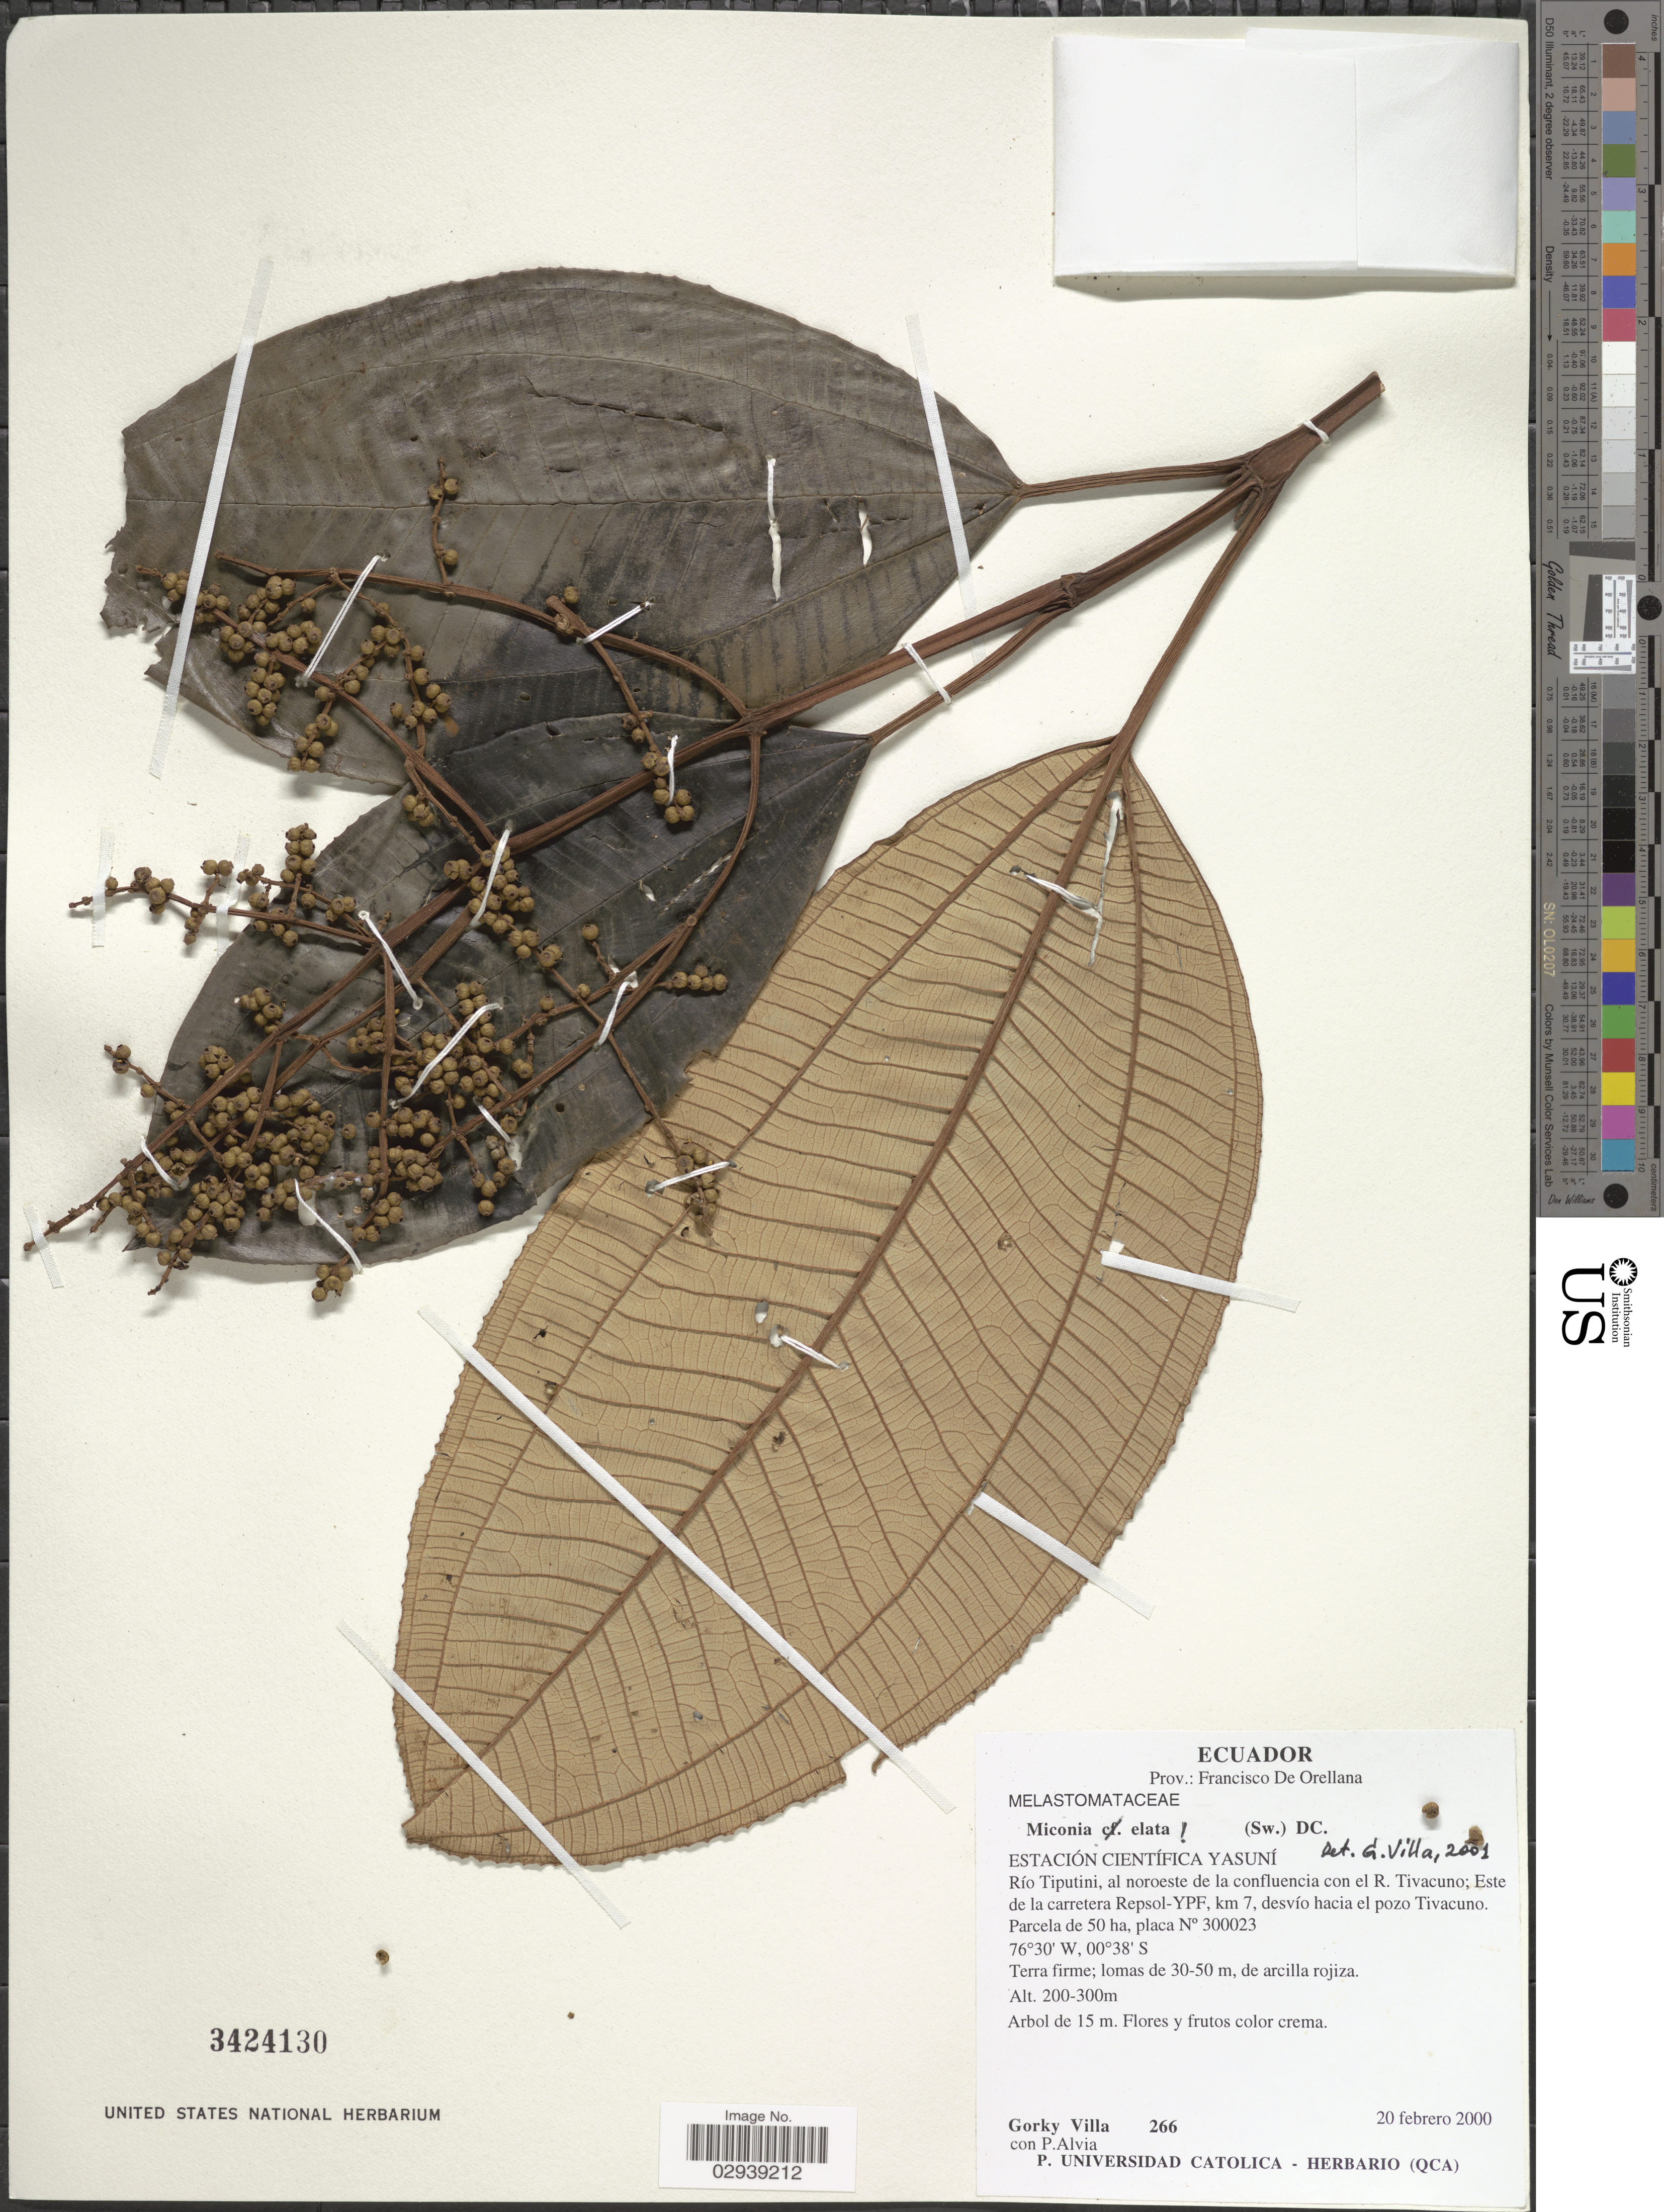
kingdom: Plantae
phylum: Tracheophyta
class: Magnoliopsida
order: Myrtales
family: Melastomataceae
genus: Miconia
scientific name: Miconia elata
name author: (Sw.) DC.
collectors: G. Villa & P. Alvia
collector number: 266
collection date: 2000-02-20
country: Ecuador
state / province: Orellana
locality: Prov.: Francisco De Orellana. Estación Científica Yasuní. Río Tiputini, al noroeste de la confluencia con el R. Tivacuno; Este de la carretera Repsol-YPF, km 7, desvío hacia el pozo Tivacuno. Parcela de 50 ha, placa No 300023.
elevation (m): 200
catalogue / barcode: US 3424130